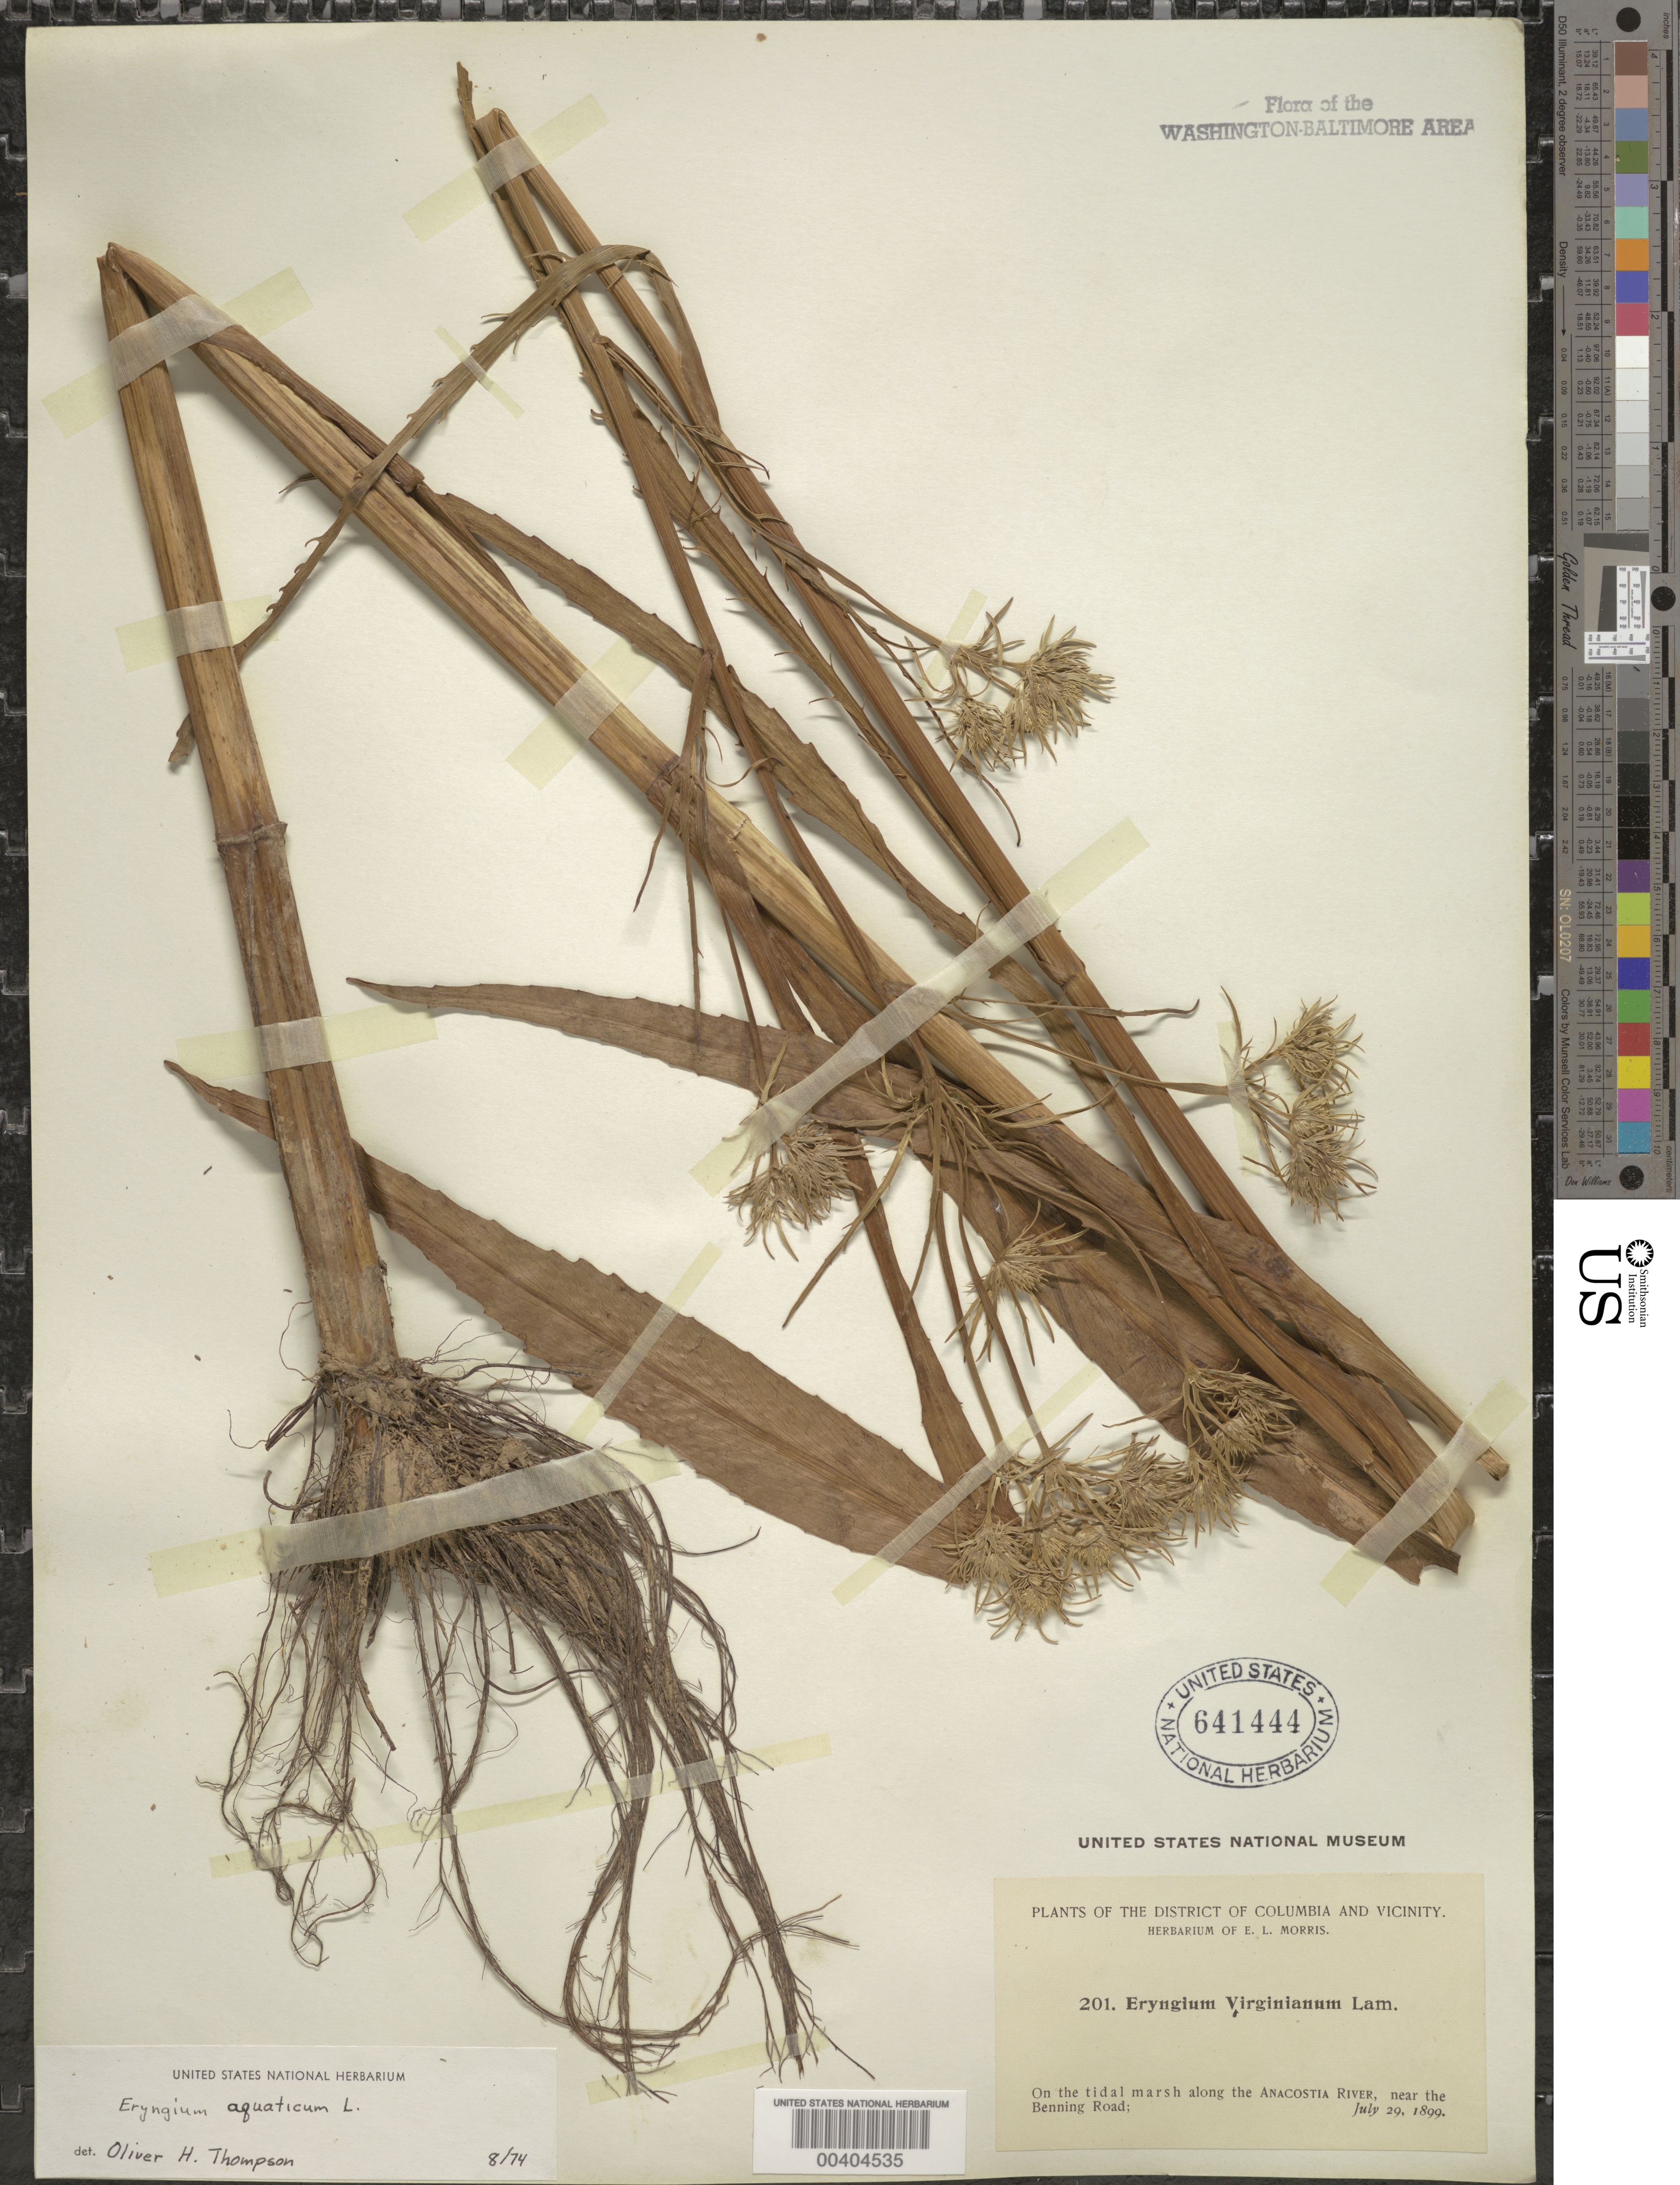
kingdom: Plantae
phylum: Tracheophyta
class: Magnoliopsida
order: Apiales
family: Apiaceae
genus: Eryngium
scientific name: Eryngium aquaticum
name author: L.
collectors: E. L. Morris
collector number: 201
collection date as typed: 29 Jul 1899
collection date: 1899-07-29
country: United States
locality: Anacostia River near Benning Road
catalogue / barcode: US 641444